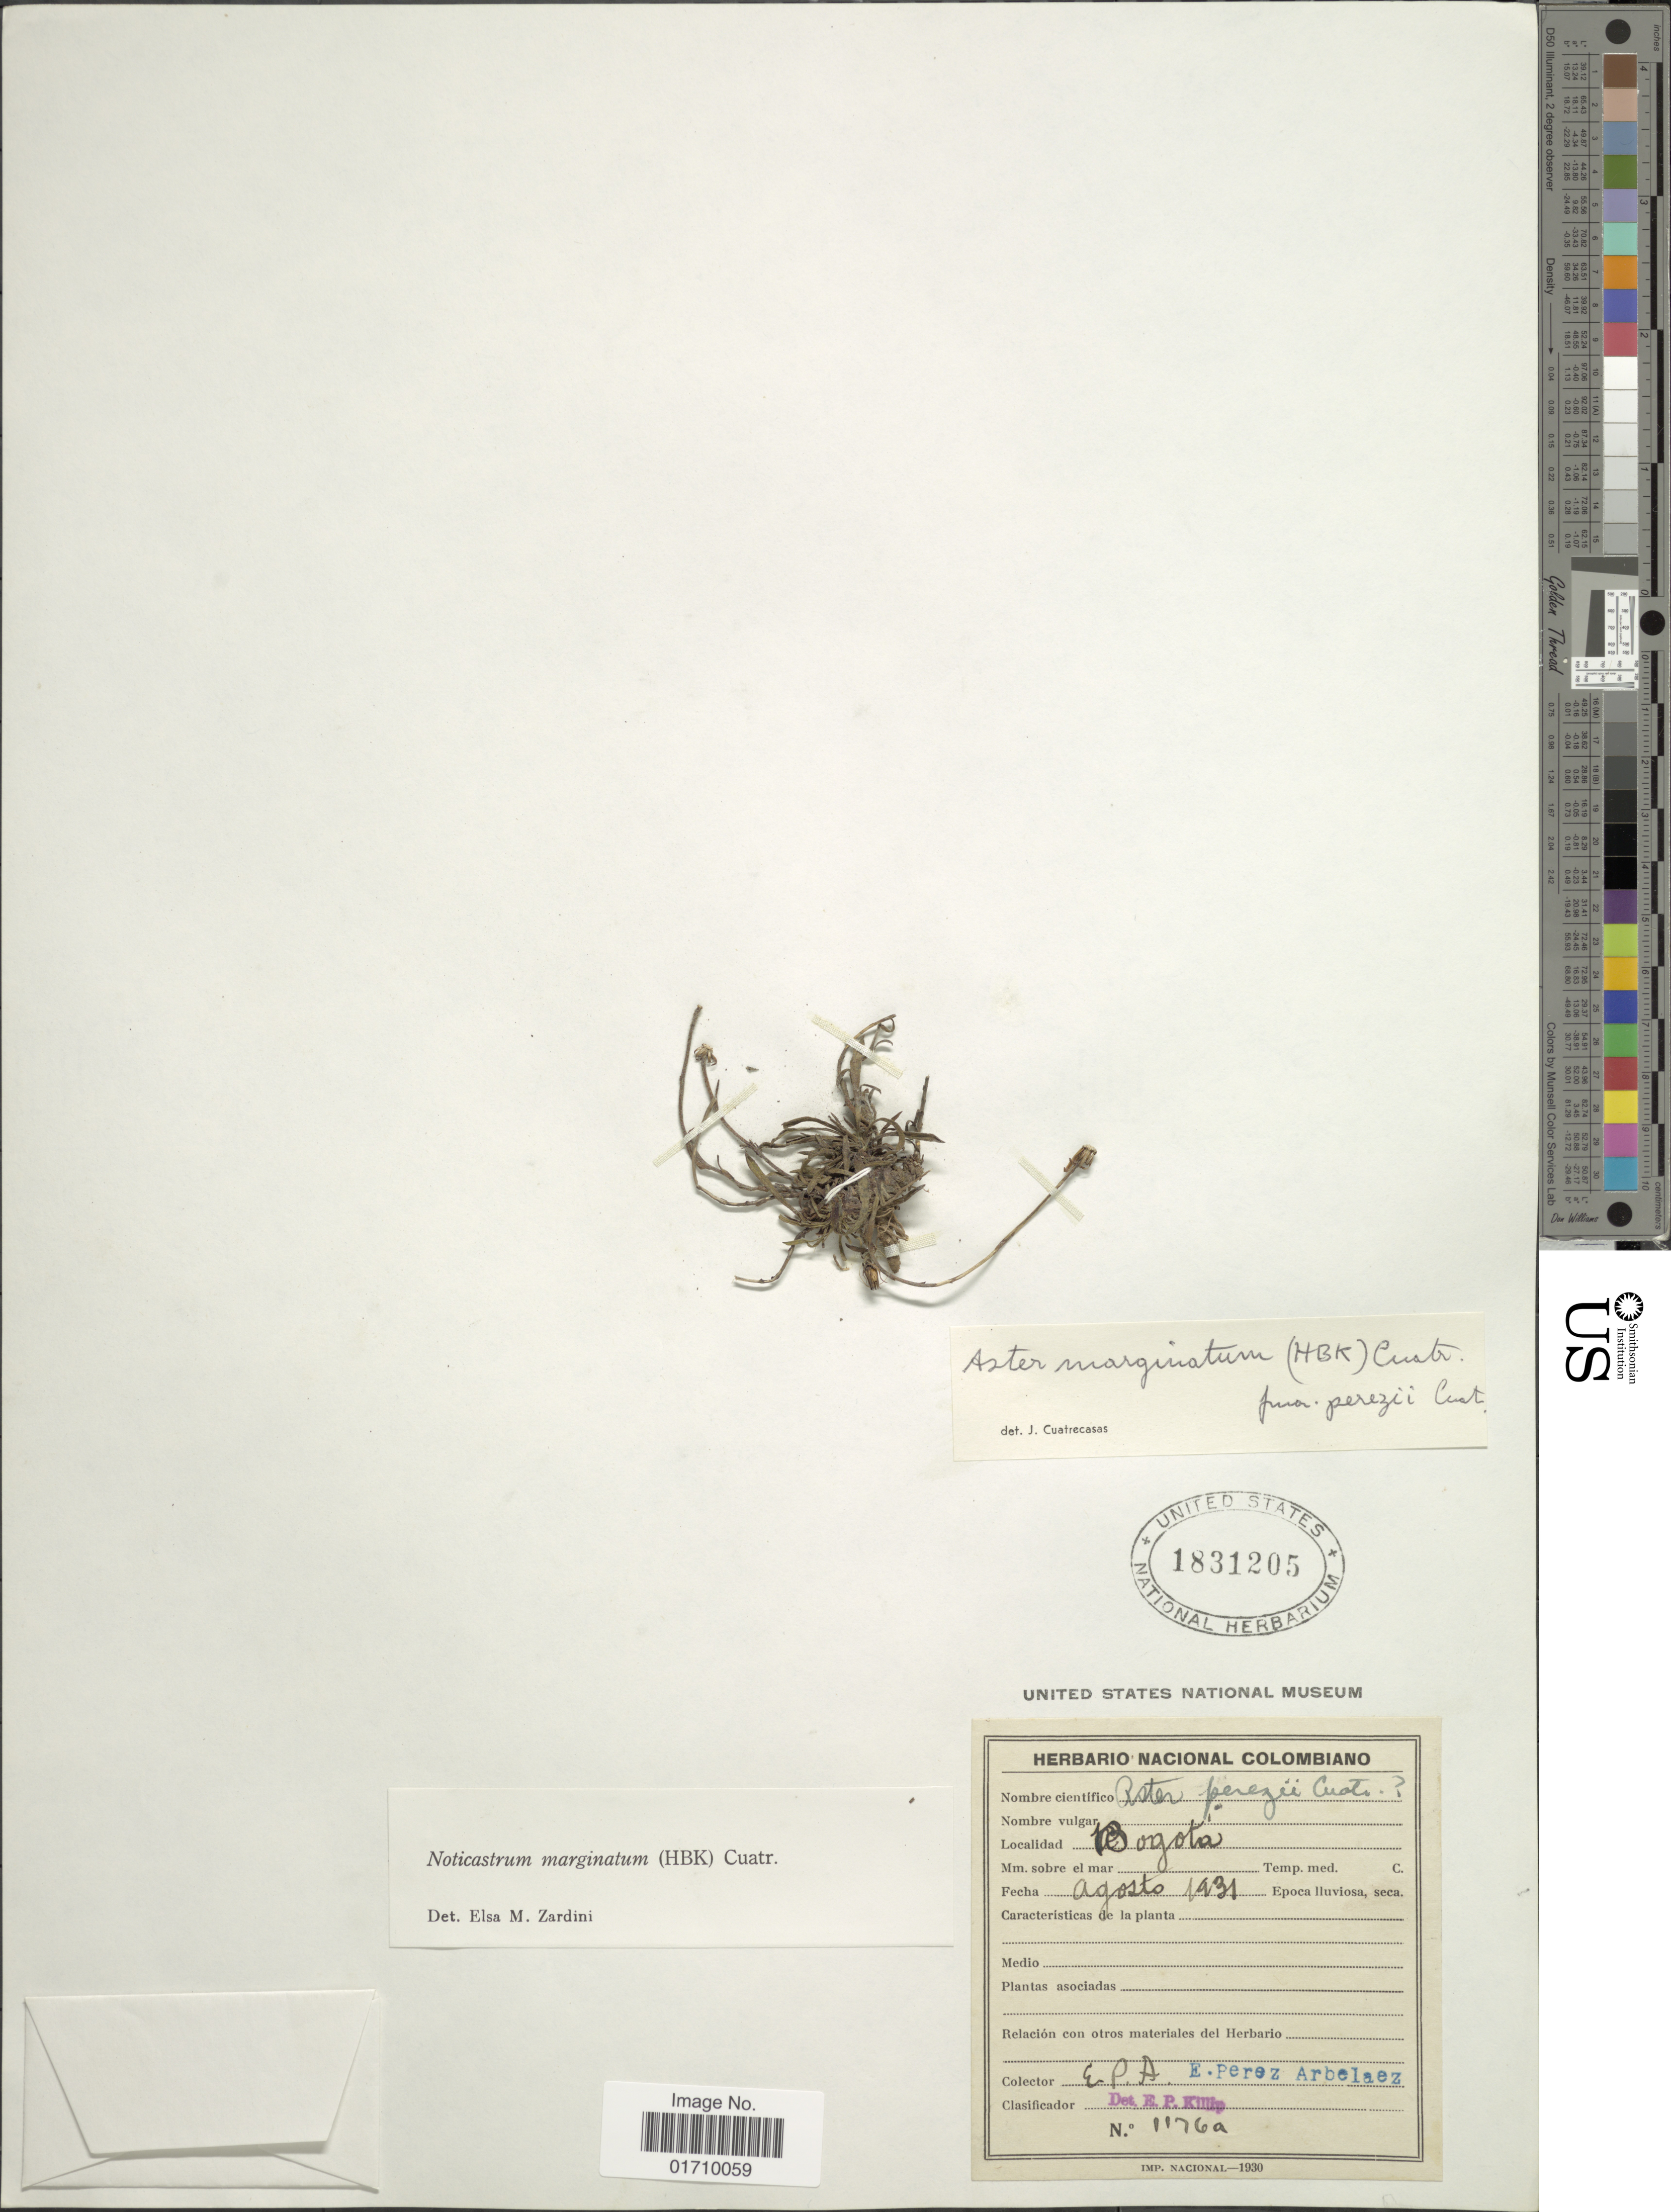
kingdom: Plantae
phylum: Tracheophyta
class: Magnoliopsida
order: Asterales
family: Asteraceae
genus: Noticastrum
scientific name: Noticastrum marginatum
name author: (Kunth) Cuatrec.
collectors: E. Pérez Arbeláez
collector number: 1176a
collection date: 1931-08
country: Colombia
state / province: Bogota D.C.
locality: Bogota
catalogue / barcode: US 1831205